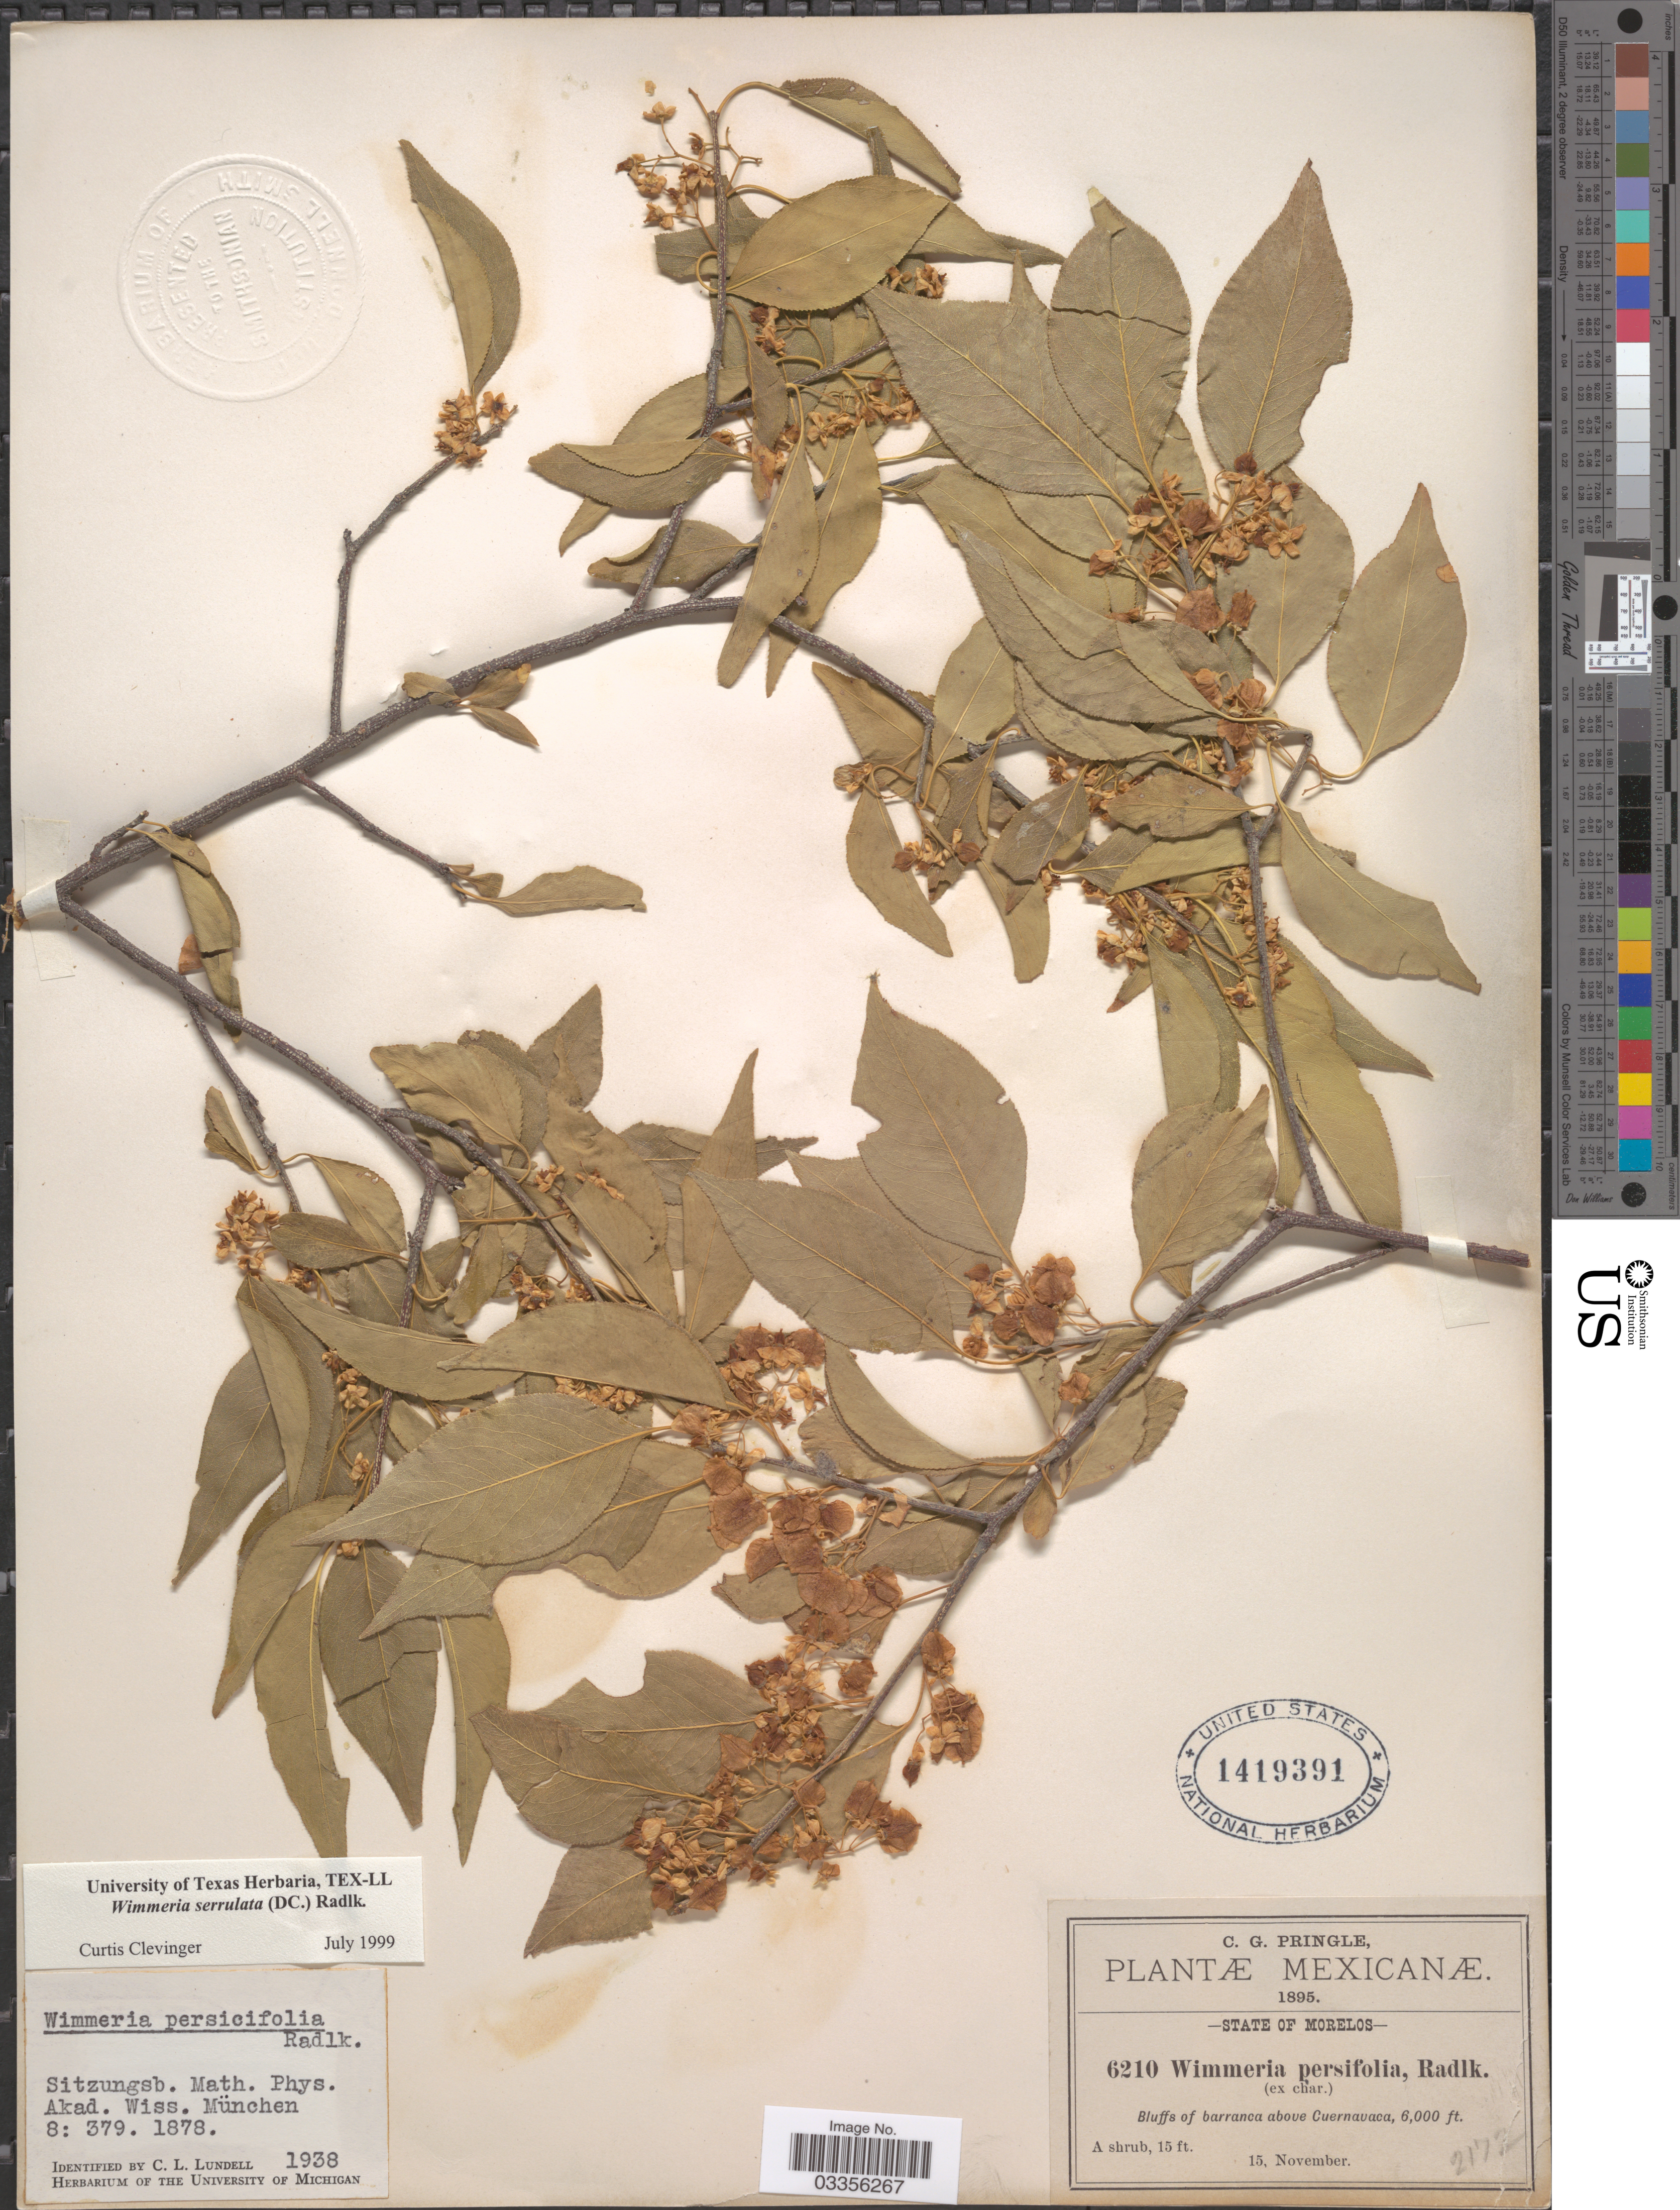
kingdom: Plantae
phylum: Tracheophyta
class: Magnoliopsida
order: Celastrales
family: Celastraceae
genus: Wimmeria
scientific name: Wimmeria serrulata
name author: (DC.) Radlk.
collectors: C. G. Pringle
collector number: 6210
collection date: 1895-11-15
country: Mexico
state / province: Morelos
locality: Bluffs of barranca above Cuernavaca.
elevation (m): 1829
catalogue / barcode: US 1419391